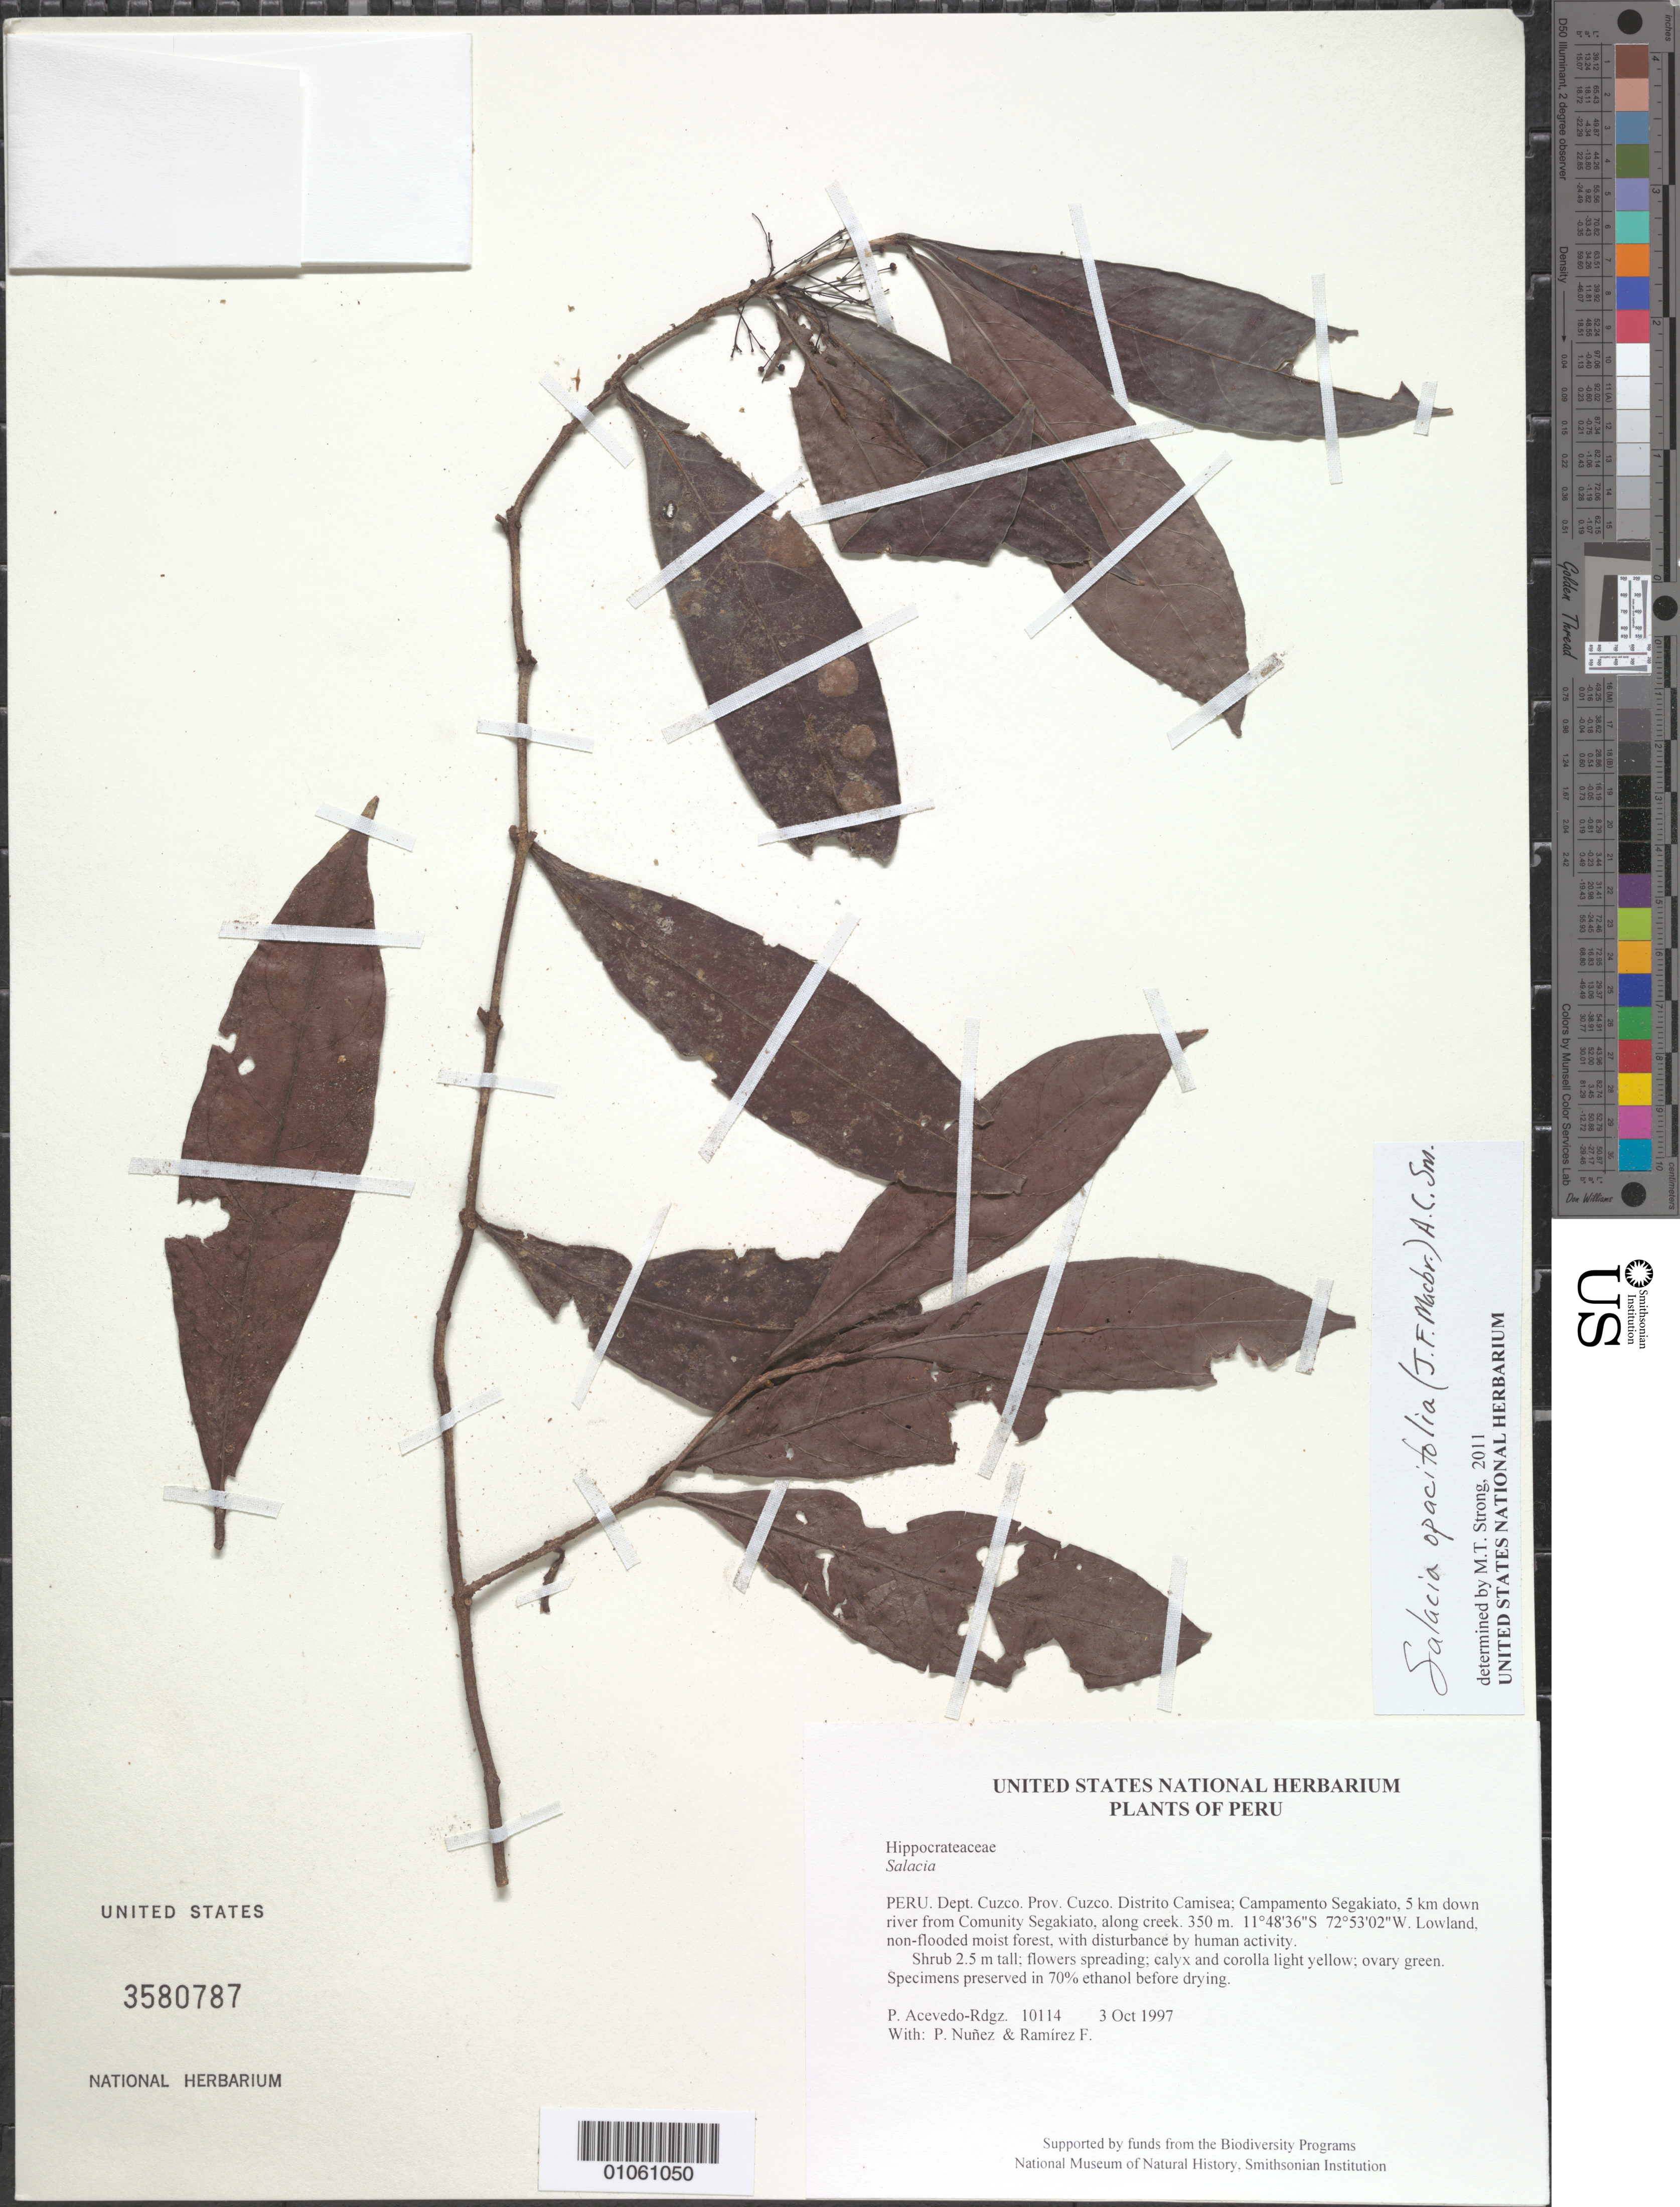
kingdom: Plantae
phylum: Tracheophyta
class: Magnoliopsida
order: Celastrales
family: Celastraceae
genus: Salacia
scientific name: Salacia opacifolia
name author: (J.F. Macbr.) A.C. Sm.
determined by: Strong, M. T., (US), Smithsonian Institution - National Museum of Natural History (UNITED STATES)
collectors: P. Acevedo-Rodr., P. Nuñez V. & F. Ramirez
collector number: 10114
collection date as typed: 03 Oct 1997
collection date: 1997-10-03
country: Peru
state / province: Cusco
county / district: Cusco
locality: Distrito Camisea; Campamento Segakiato, 5 km down river from Comunity Segakiato.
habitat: Lowland, non-flooded moist forest along creek, with disturbance by human activity.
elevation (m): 350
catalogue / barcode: US 3580787